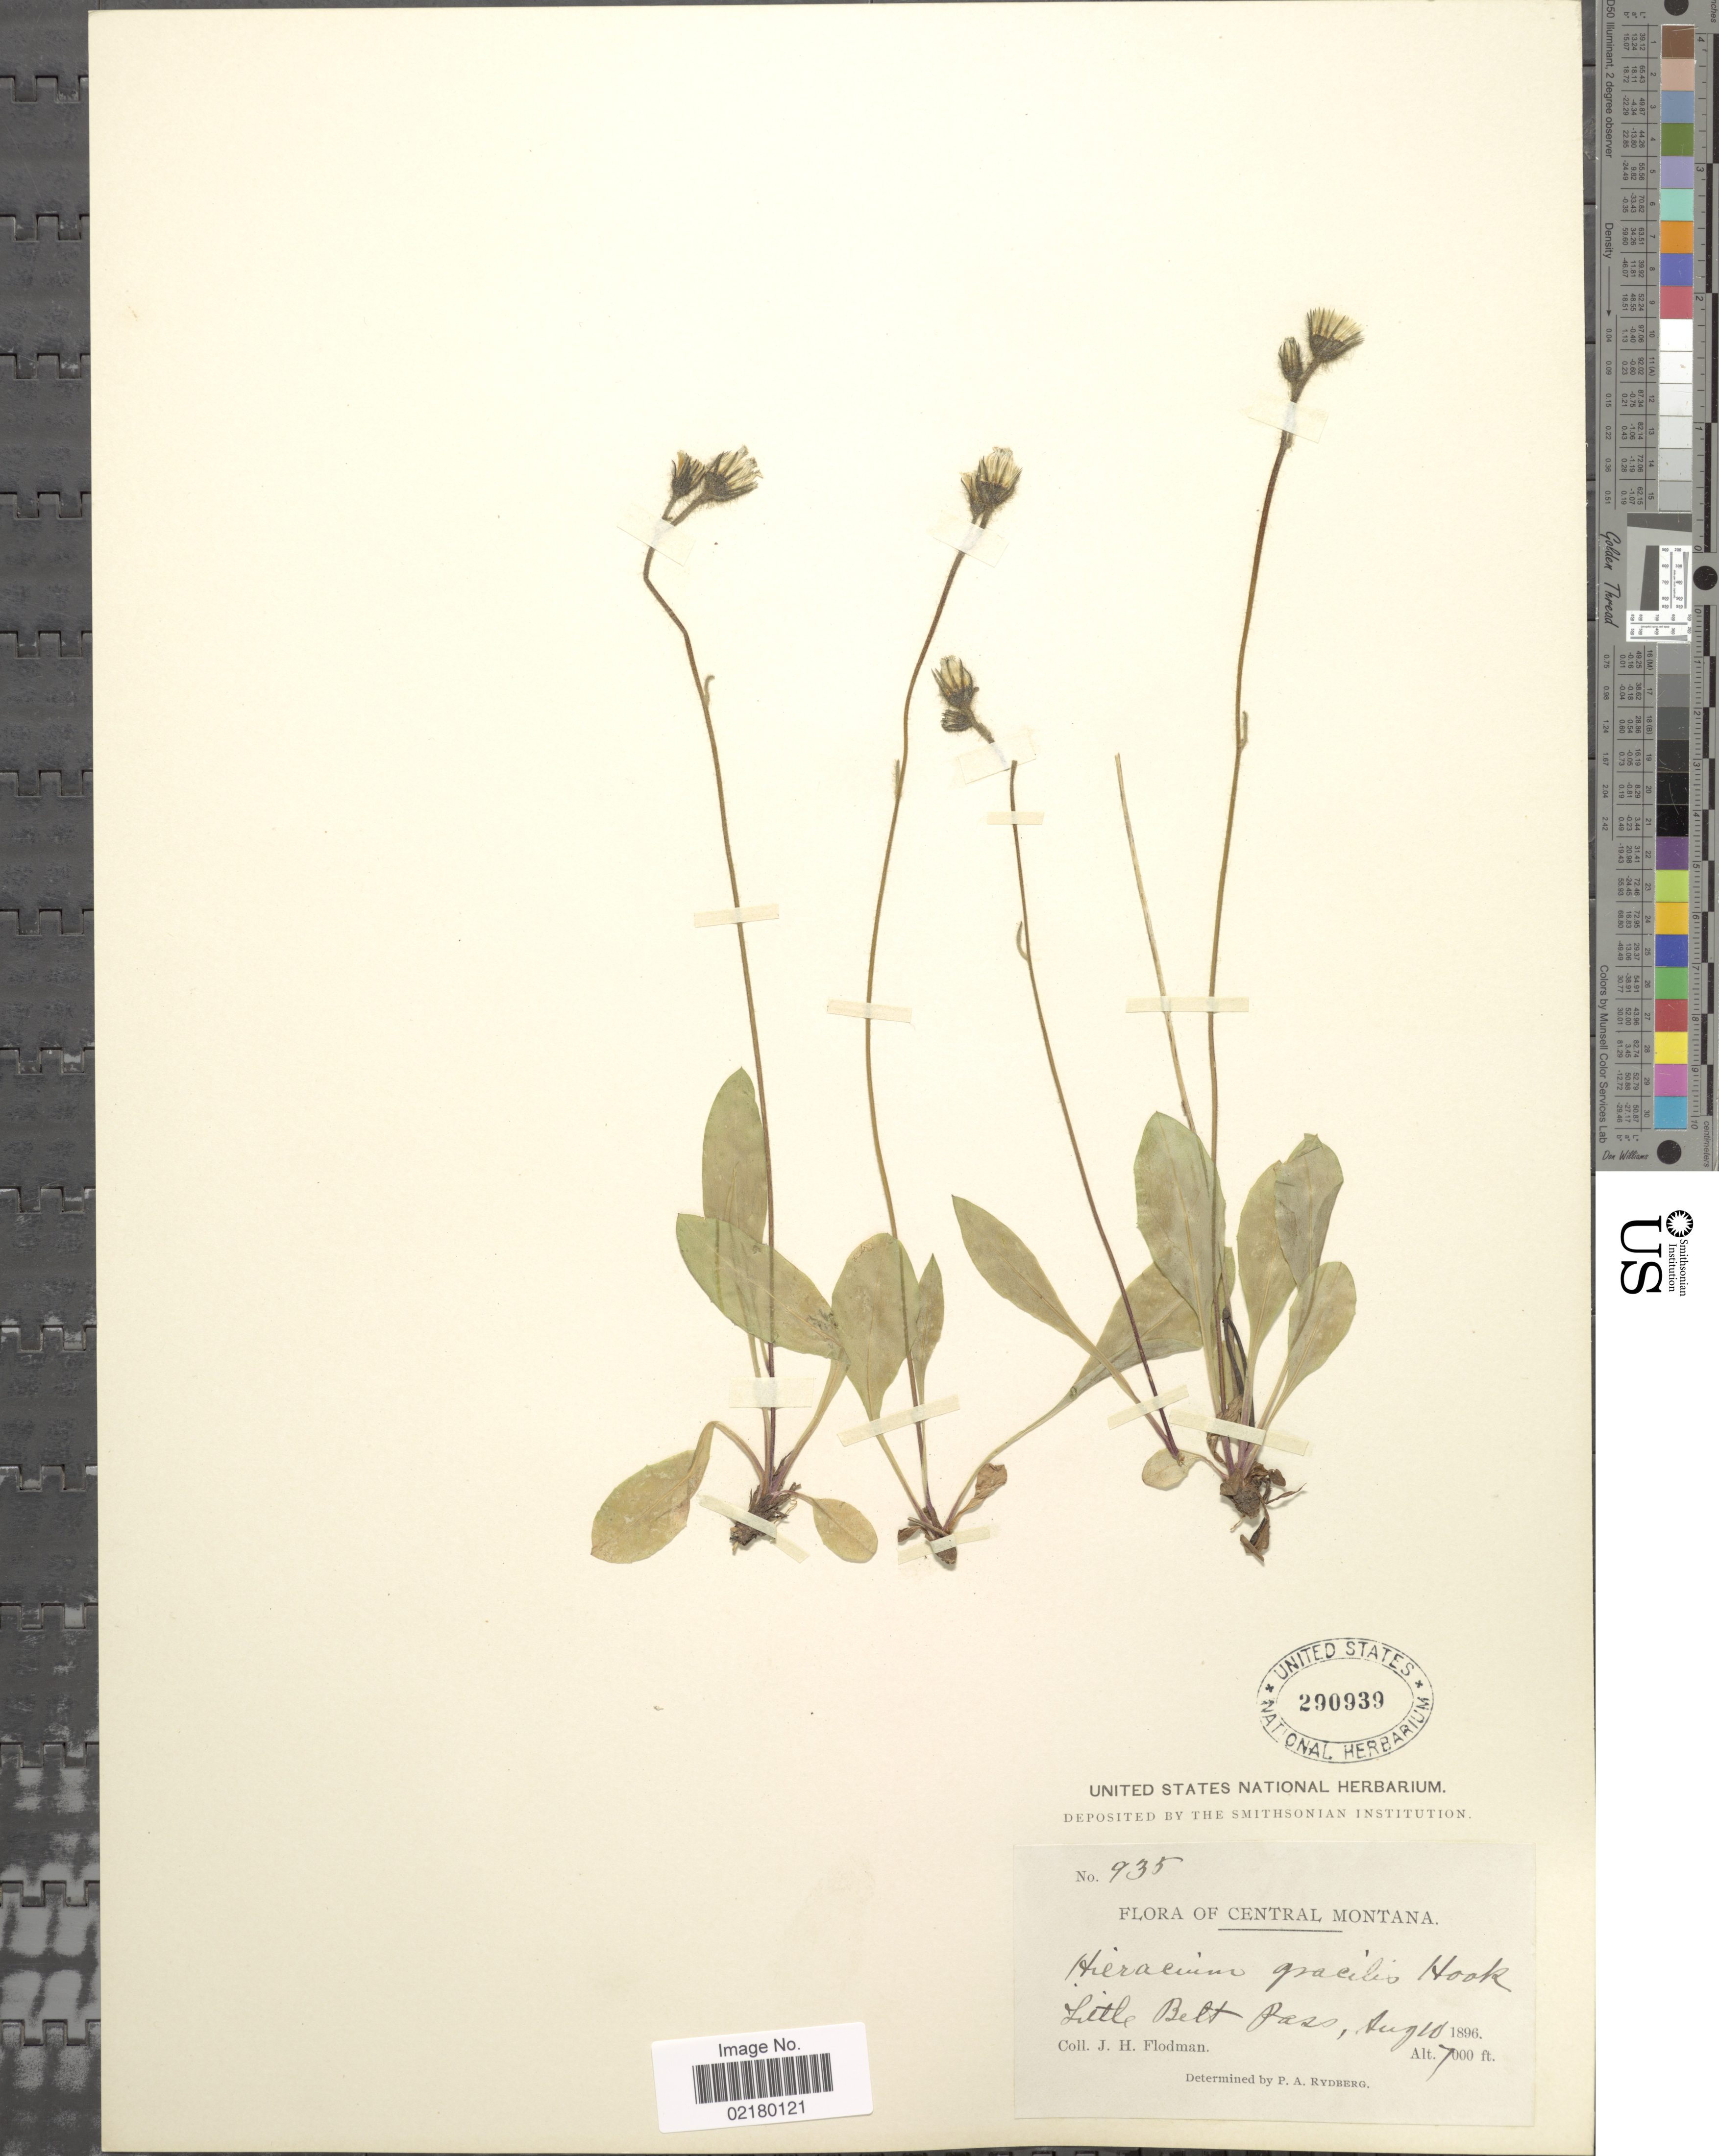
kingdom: Plantae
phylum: Tracheophyta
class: Magnoliopsida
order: Asterales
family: Asteraceae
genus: Hieracium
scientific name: Hieracium triste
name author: Willd. ex Spreng.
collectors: J. Flodman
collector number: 935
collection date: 1896-08-10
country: United States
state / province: Montana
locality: Central Montana, Little Belt Pass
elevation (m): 2134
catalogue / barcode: US 290939